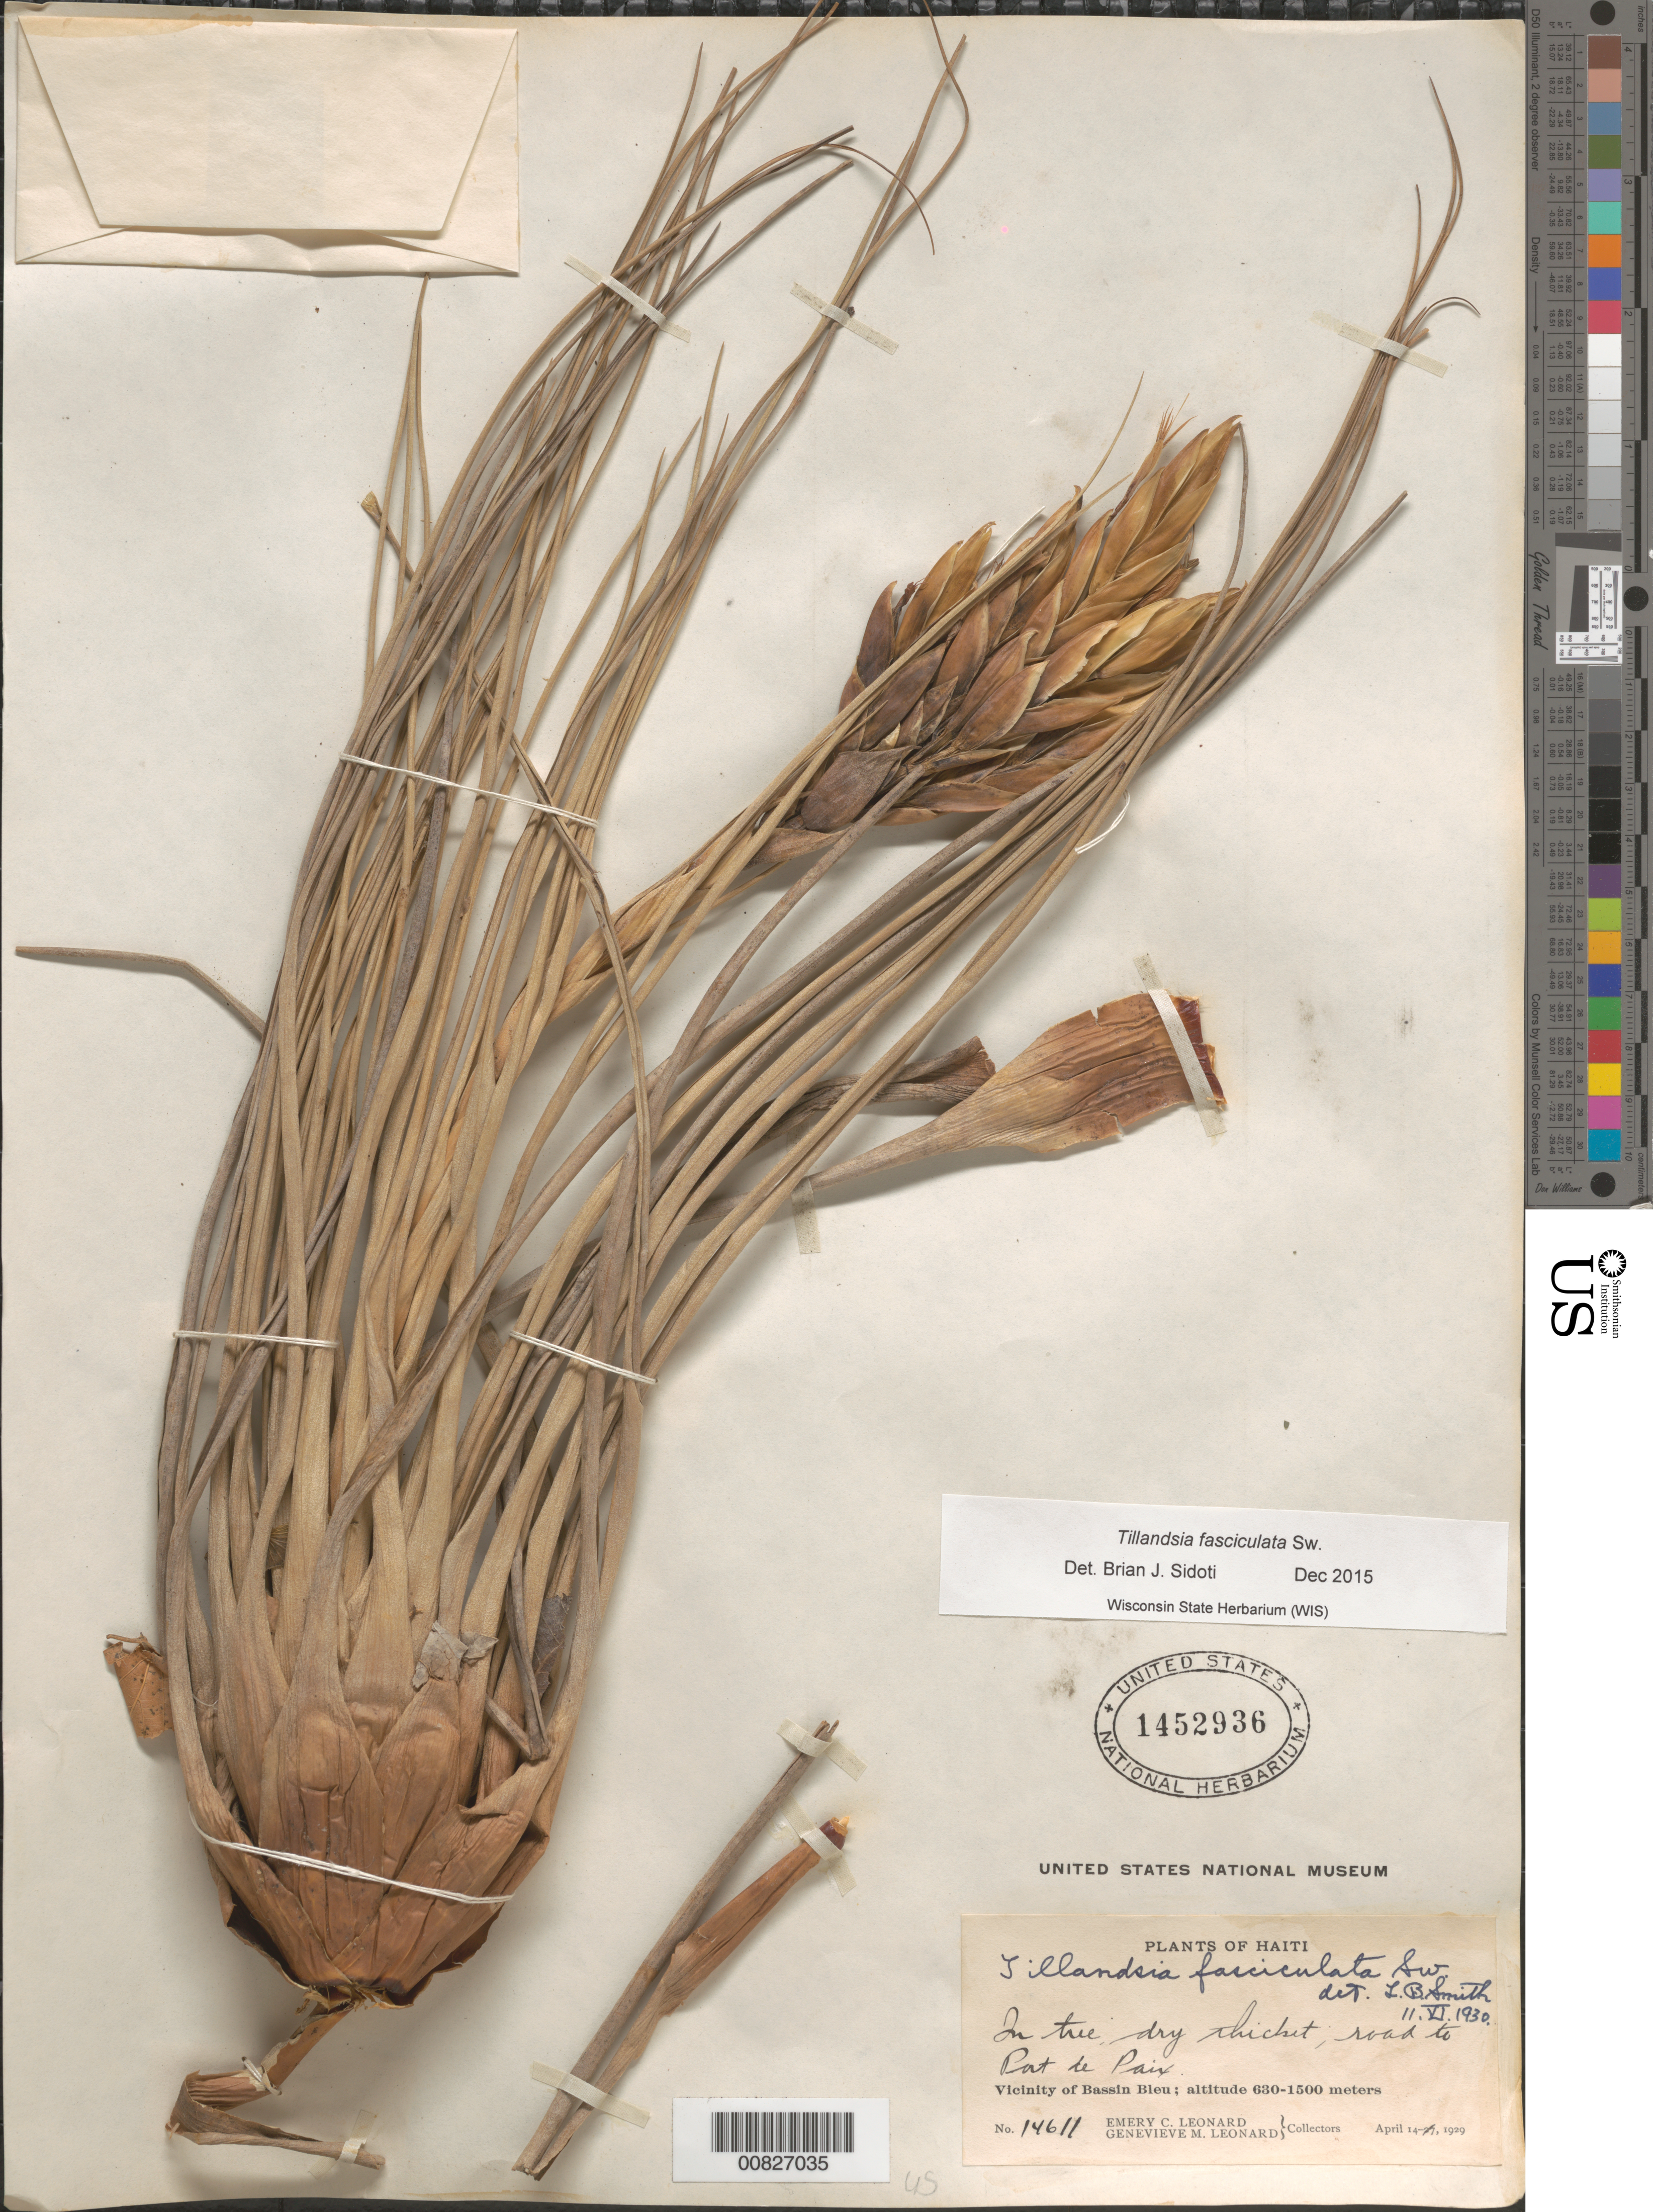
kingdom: Plantae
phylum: Tracheophyta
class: Liliopsida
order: Poales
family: Bromeliaceae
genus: Tillandsia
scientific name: Tillandsia fasciculata var. densispica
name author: Mez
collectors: E. C. Leonard & G. M. Leonard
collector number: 14611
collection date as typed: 14 Apr 1929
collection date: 1929-04-14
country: Haiti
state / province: Nord-Ouest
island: Hispaniola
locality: Vicinity of Bassin Bleu. Road to Port de Paix.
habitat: In tree. Dry thicket.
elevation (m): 630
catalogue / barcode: US 1452936